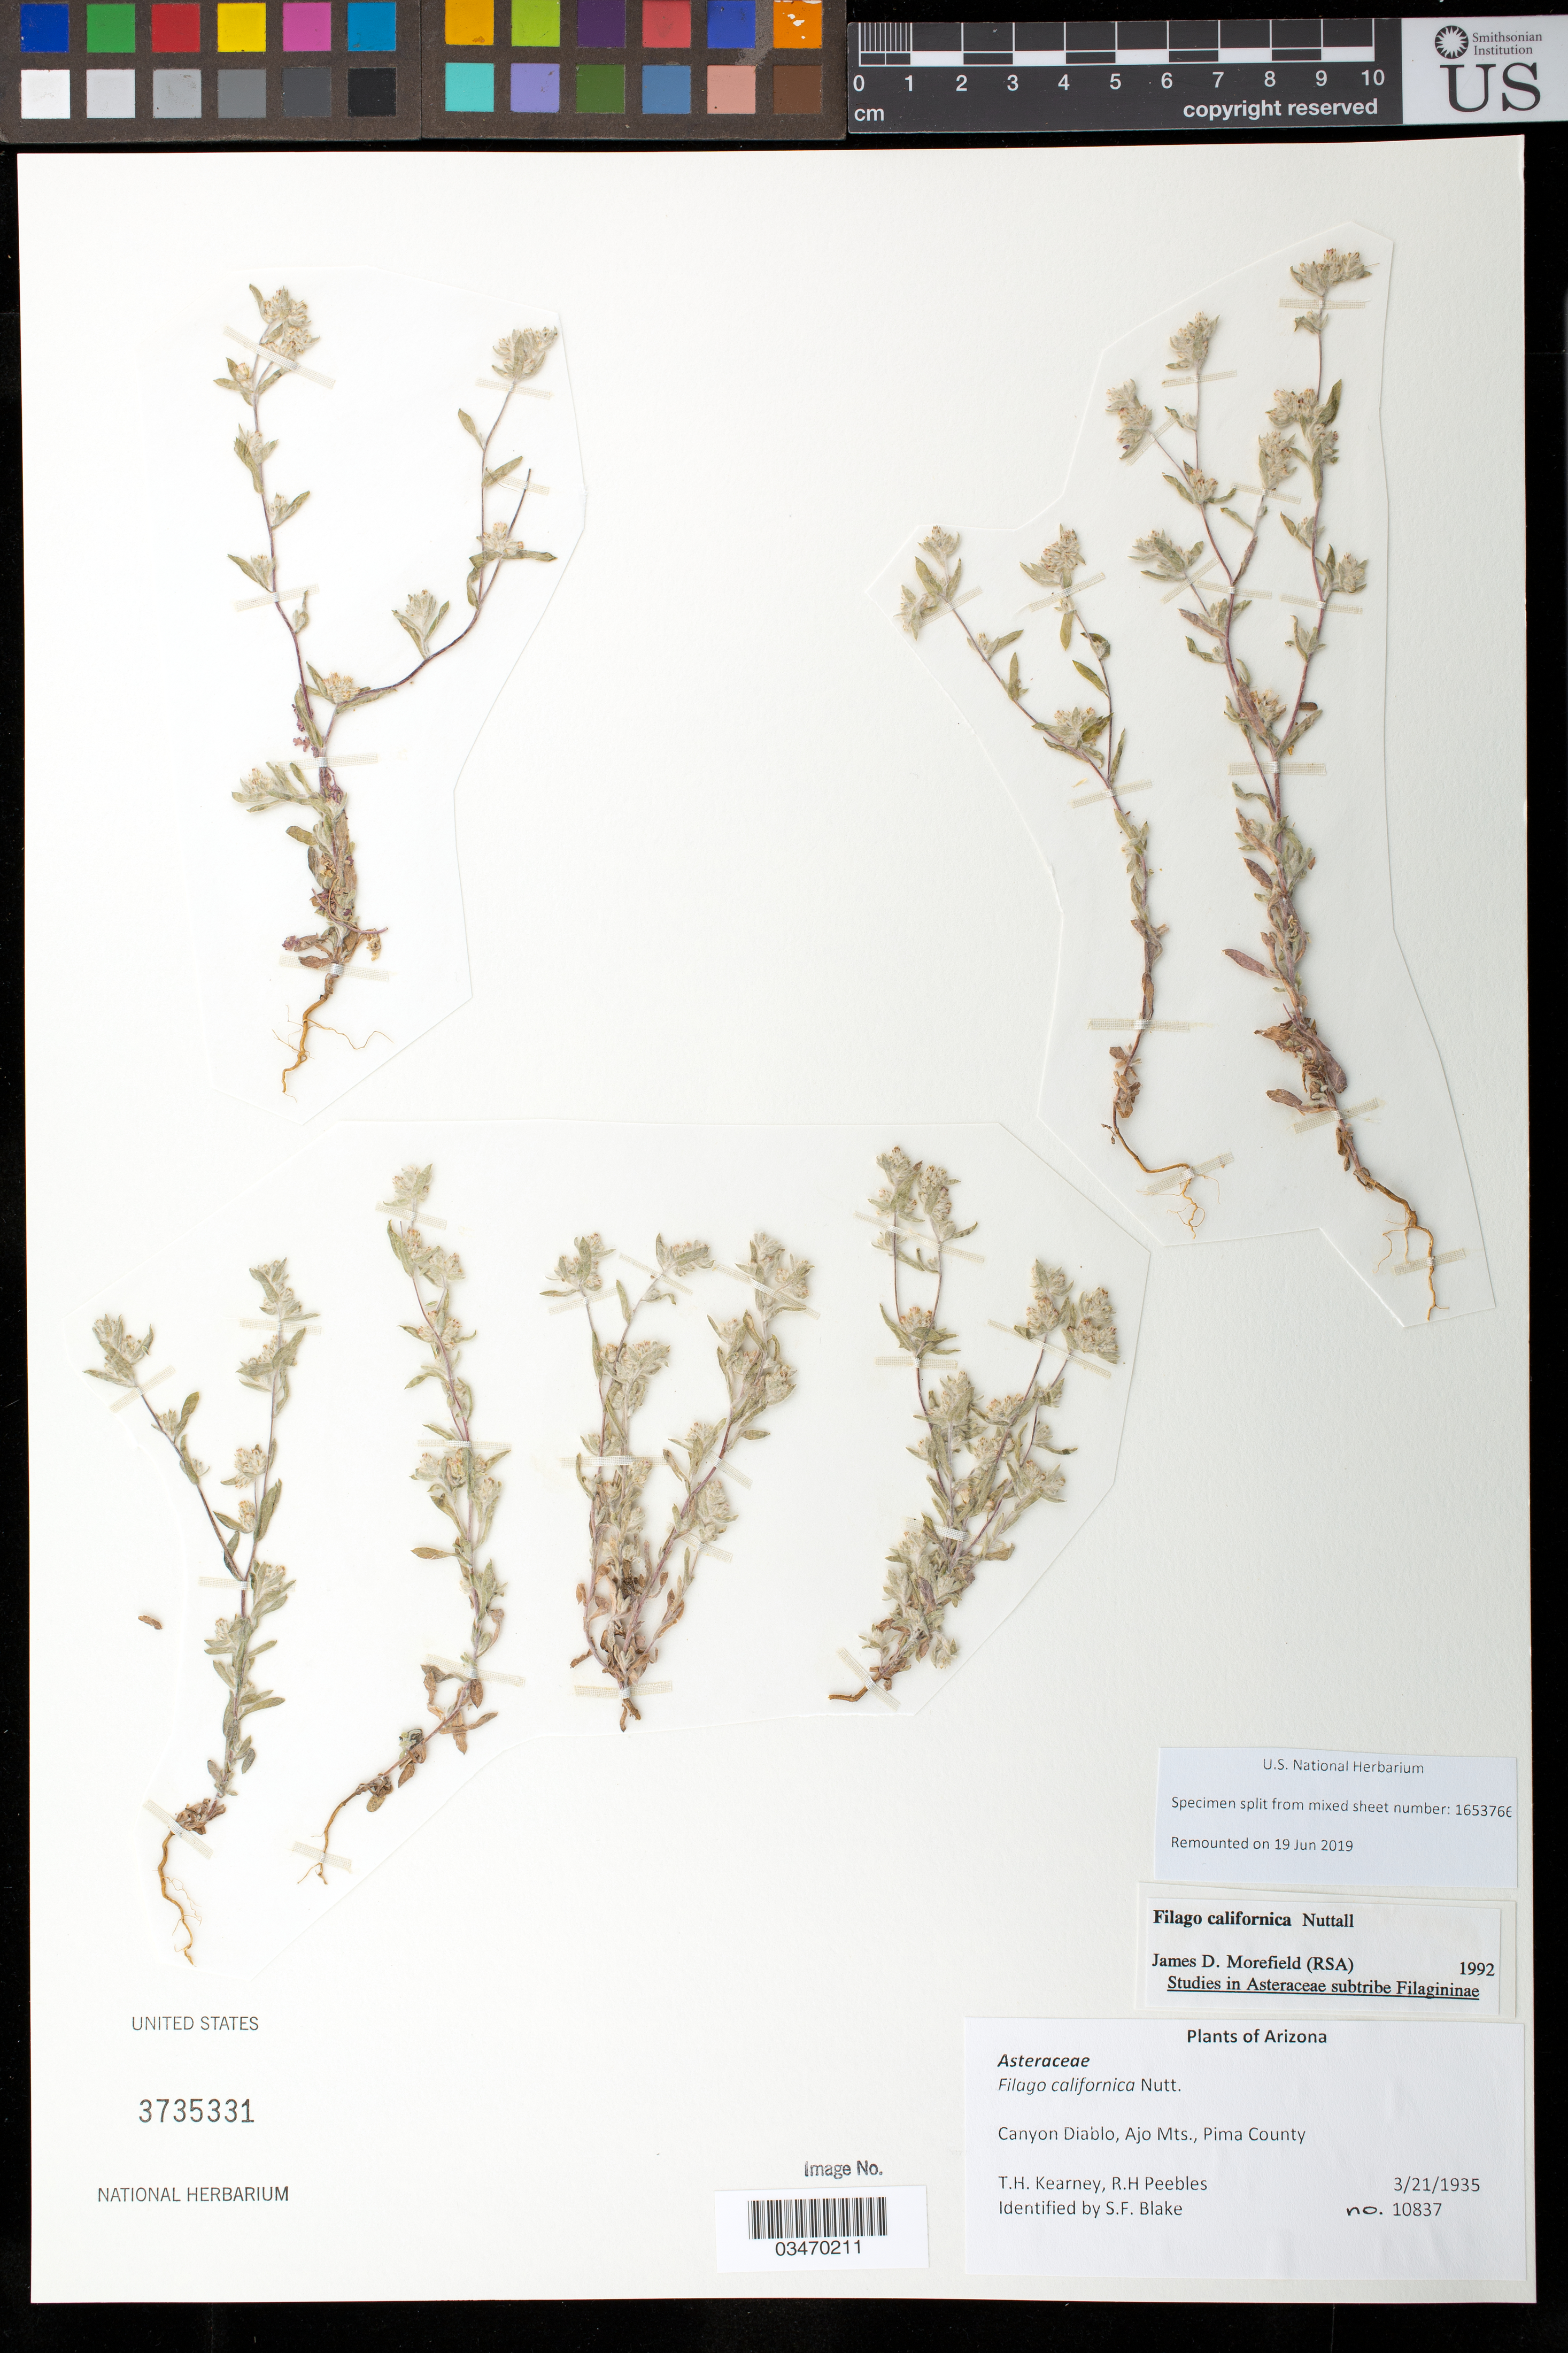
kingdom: Plantae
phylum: Tracheophyta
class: Magnoliopsida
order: Asterales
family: Asteraceae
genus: Filago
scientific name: Filago californica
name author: Nutt.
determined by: Blake, Sydney F.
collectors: T. H. Kearney & R. H. Peebles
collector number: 10837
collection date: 1935-03-21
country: United States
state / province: Arizona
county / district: Pima County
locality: Canyon Diablo, Ajo Mts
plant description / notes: Specimen split from mixed sheet no. 1653766. Remounted 19 Jun 2019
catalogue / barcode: US 3735331